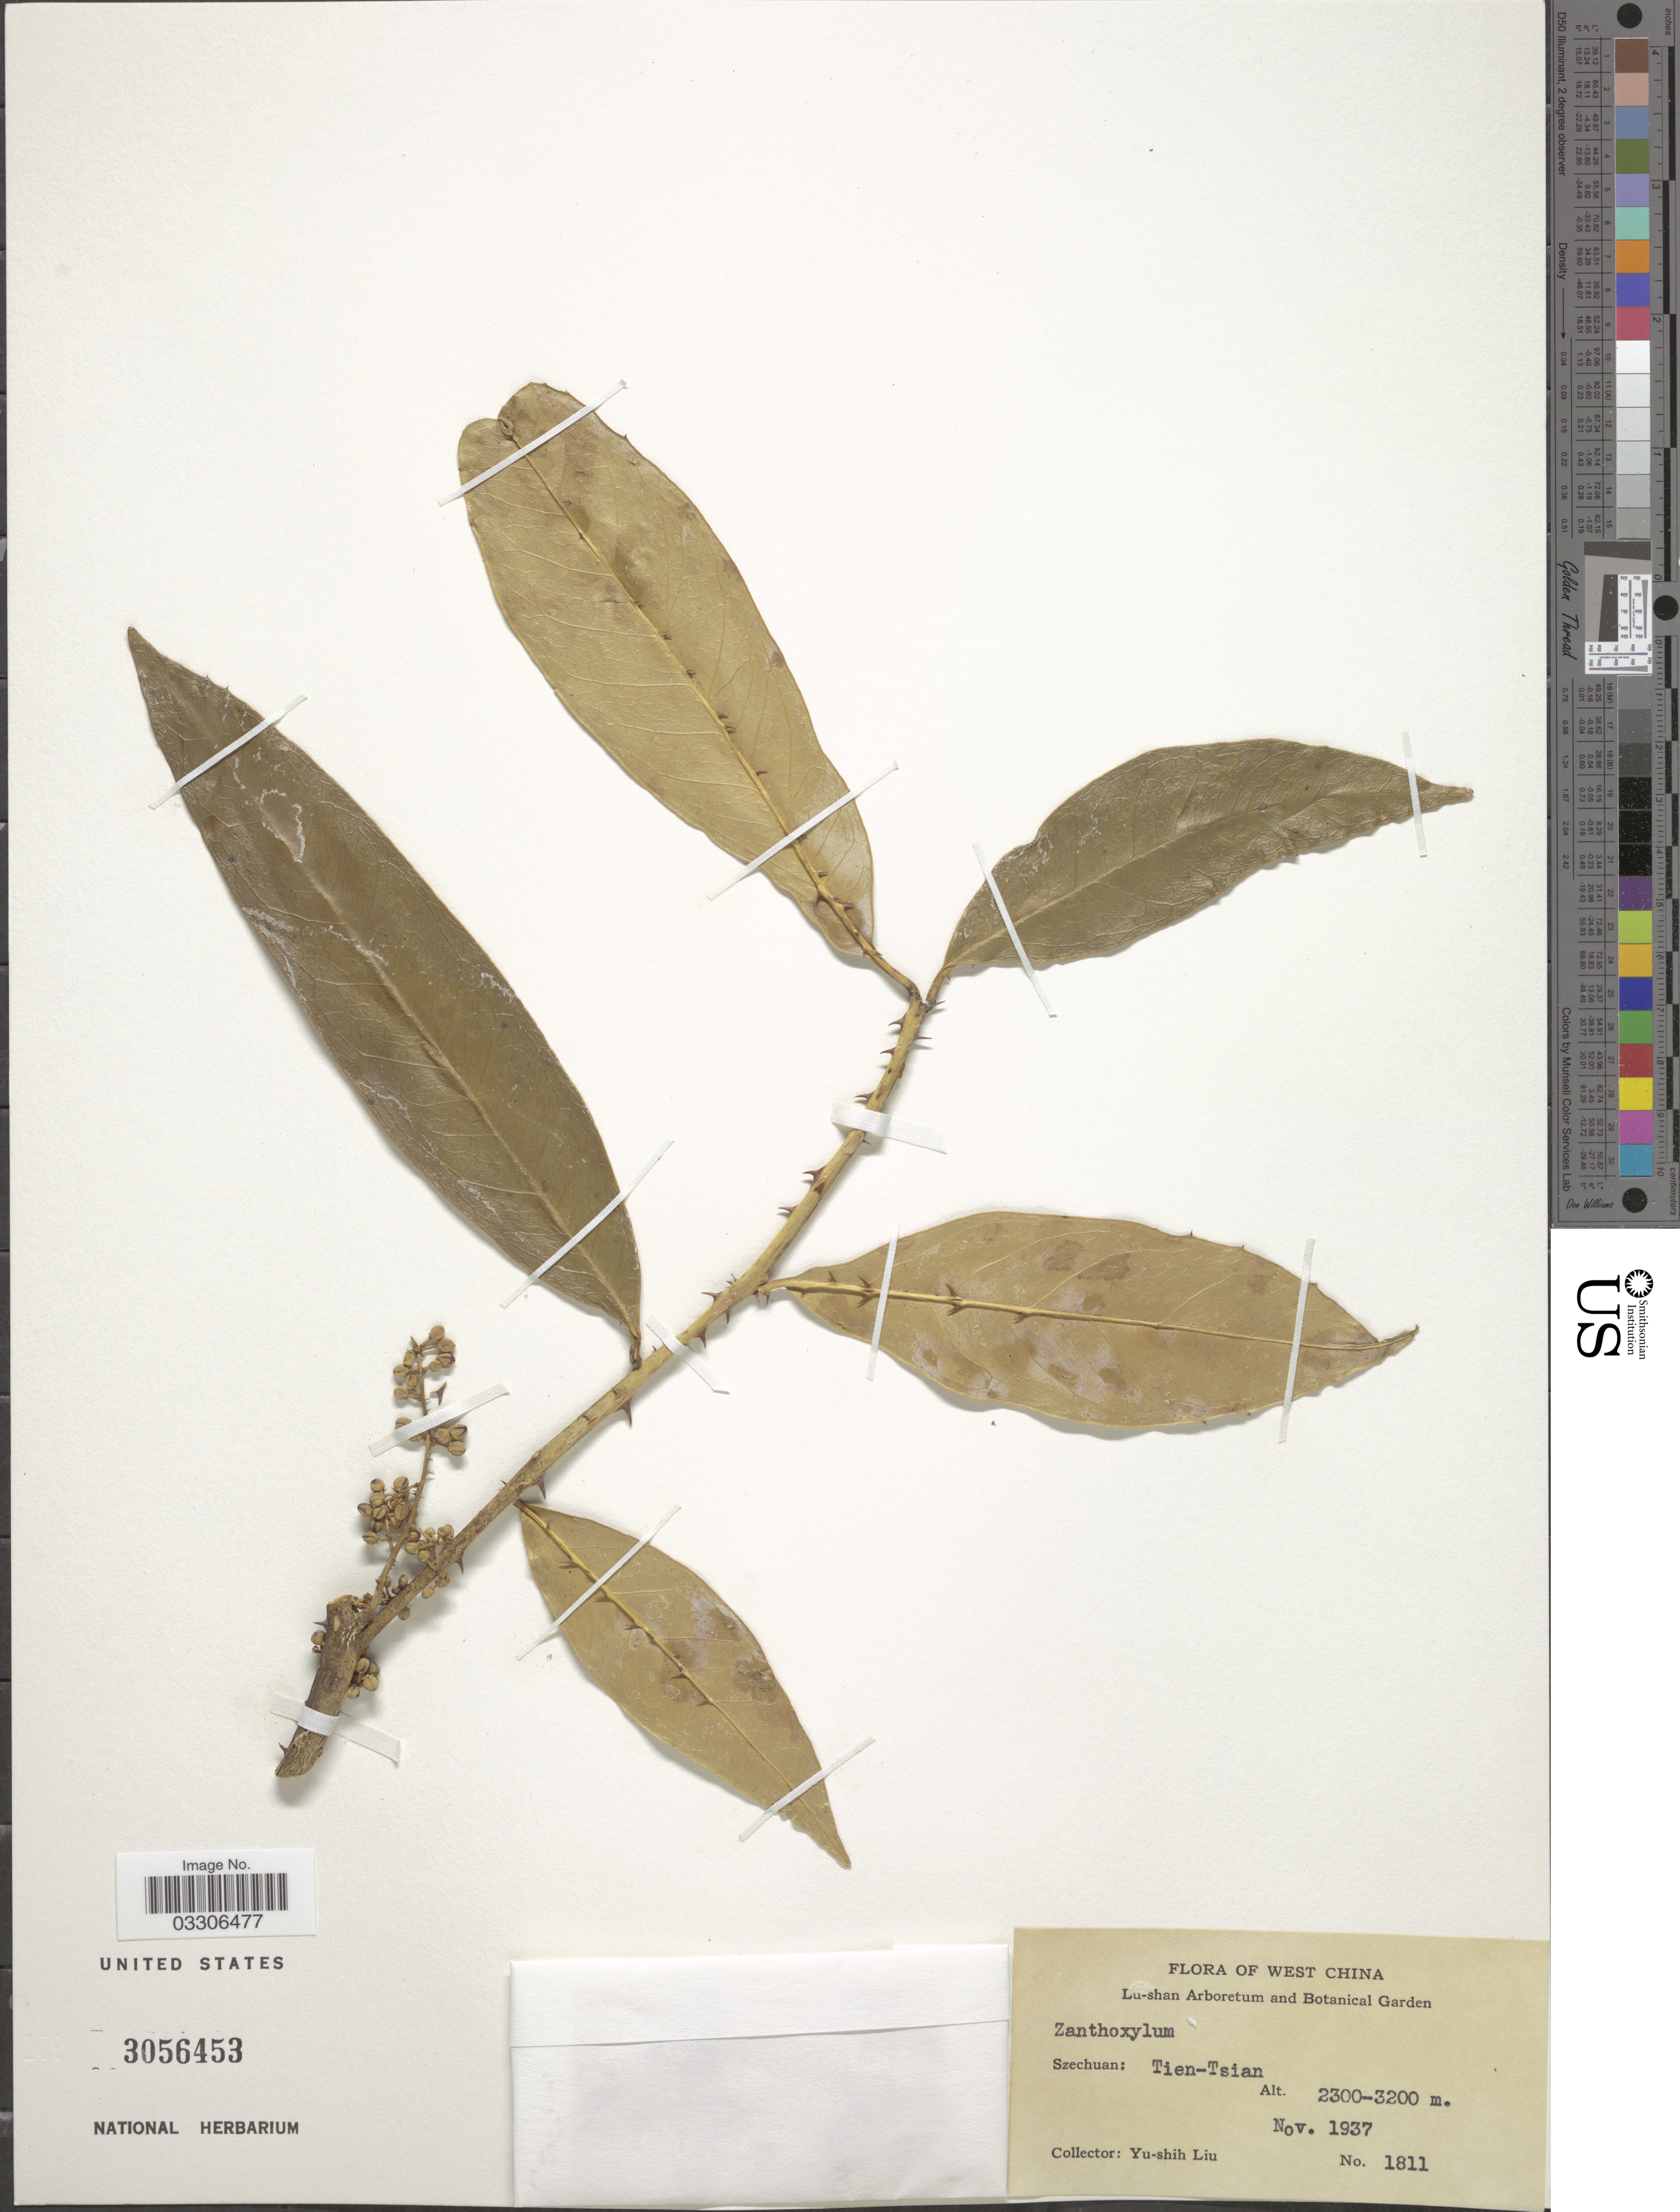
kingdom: Plantae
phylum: Tracheophyta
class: Magnoliopsida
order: Sapindales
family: Rutaceae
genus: Zanthoxylum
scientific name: Zanthoxylum sp.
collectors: Y.-S. Liu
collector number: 1811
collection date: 1937-11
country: China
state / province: Sichuan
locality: West China: Szechuan: Tien-Tsian.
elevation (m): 2300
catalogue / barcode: US 3056453